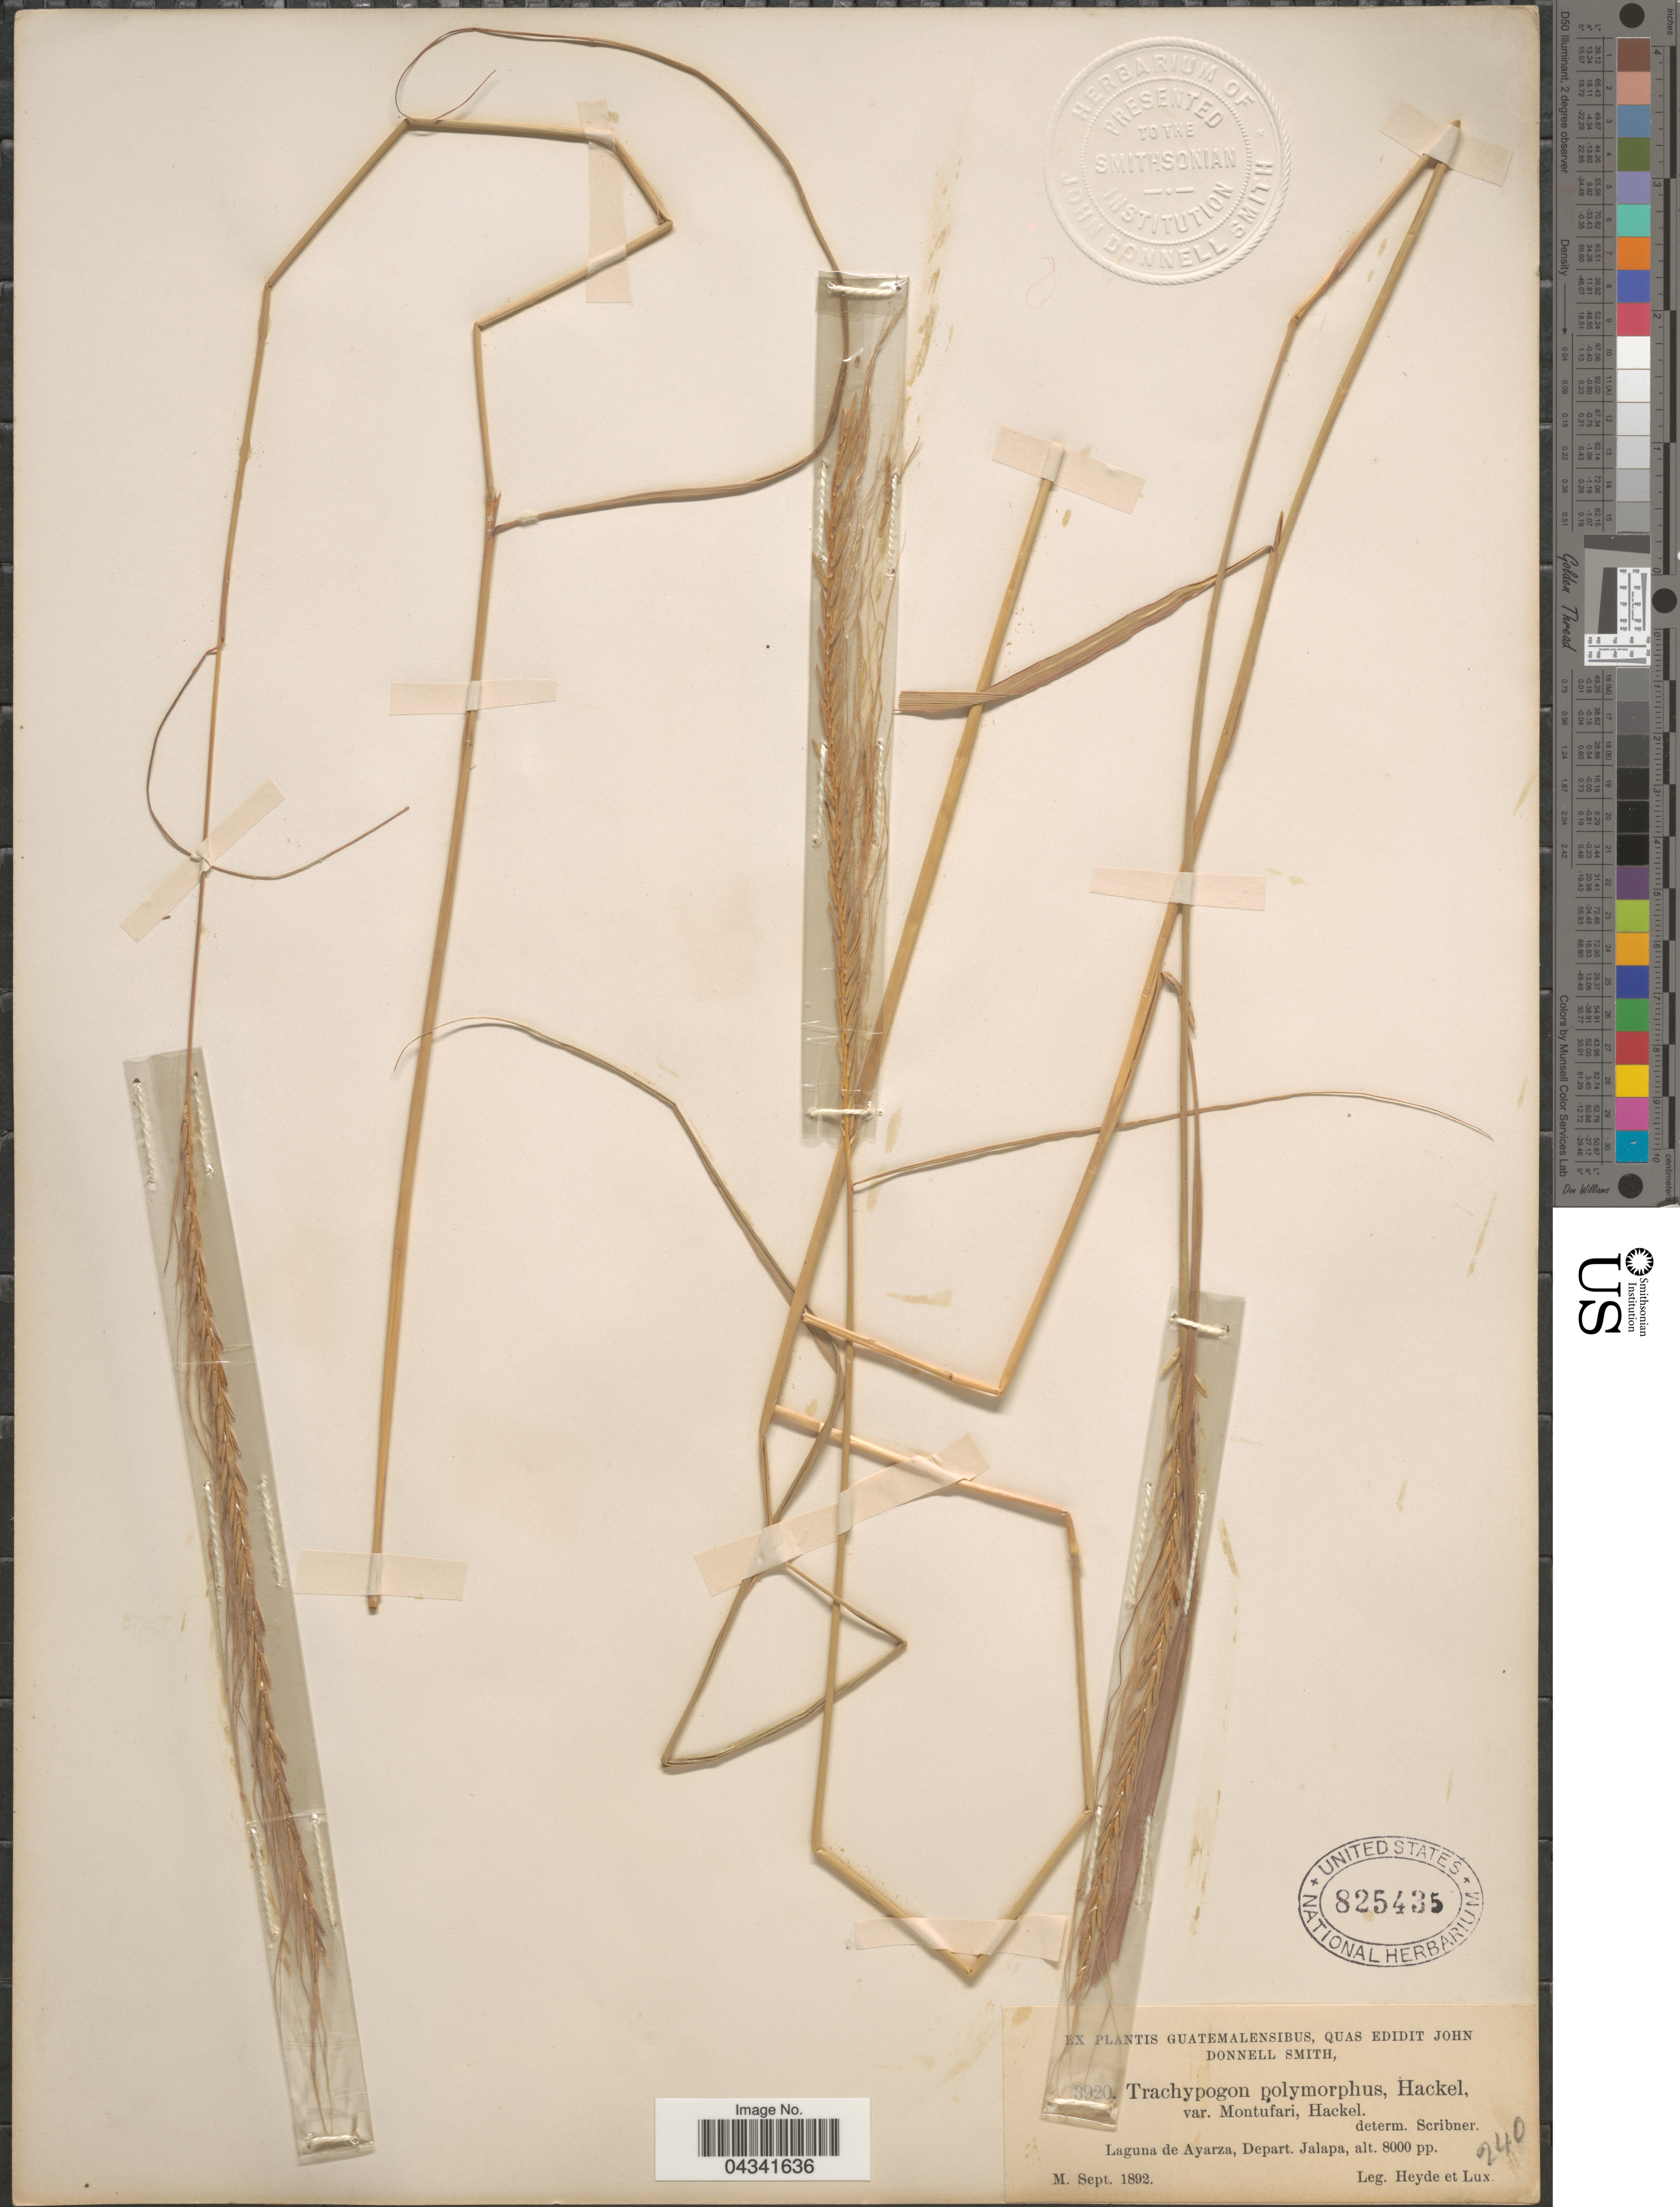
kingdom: Plantae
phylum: Tracheophyta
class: Liliopsida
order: Poales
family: Poaceae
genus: Trachypogon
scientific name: Trachypogon spicatus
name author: (L. f.) Kuntze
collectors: Heyde & Lux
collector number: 3920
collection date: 1892-09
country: Guatemala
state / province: Jalapa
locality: Laguna de Ayarza, Depart. Jalapa.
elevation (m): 2438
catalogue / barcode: US 825435